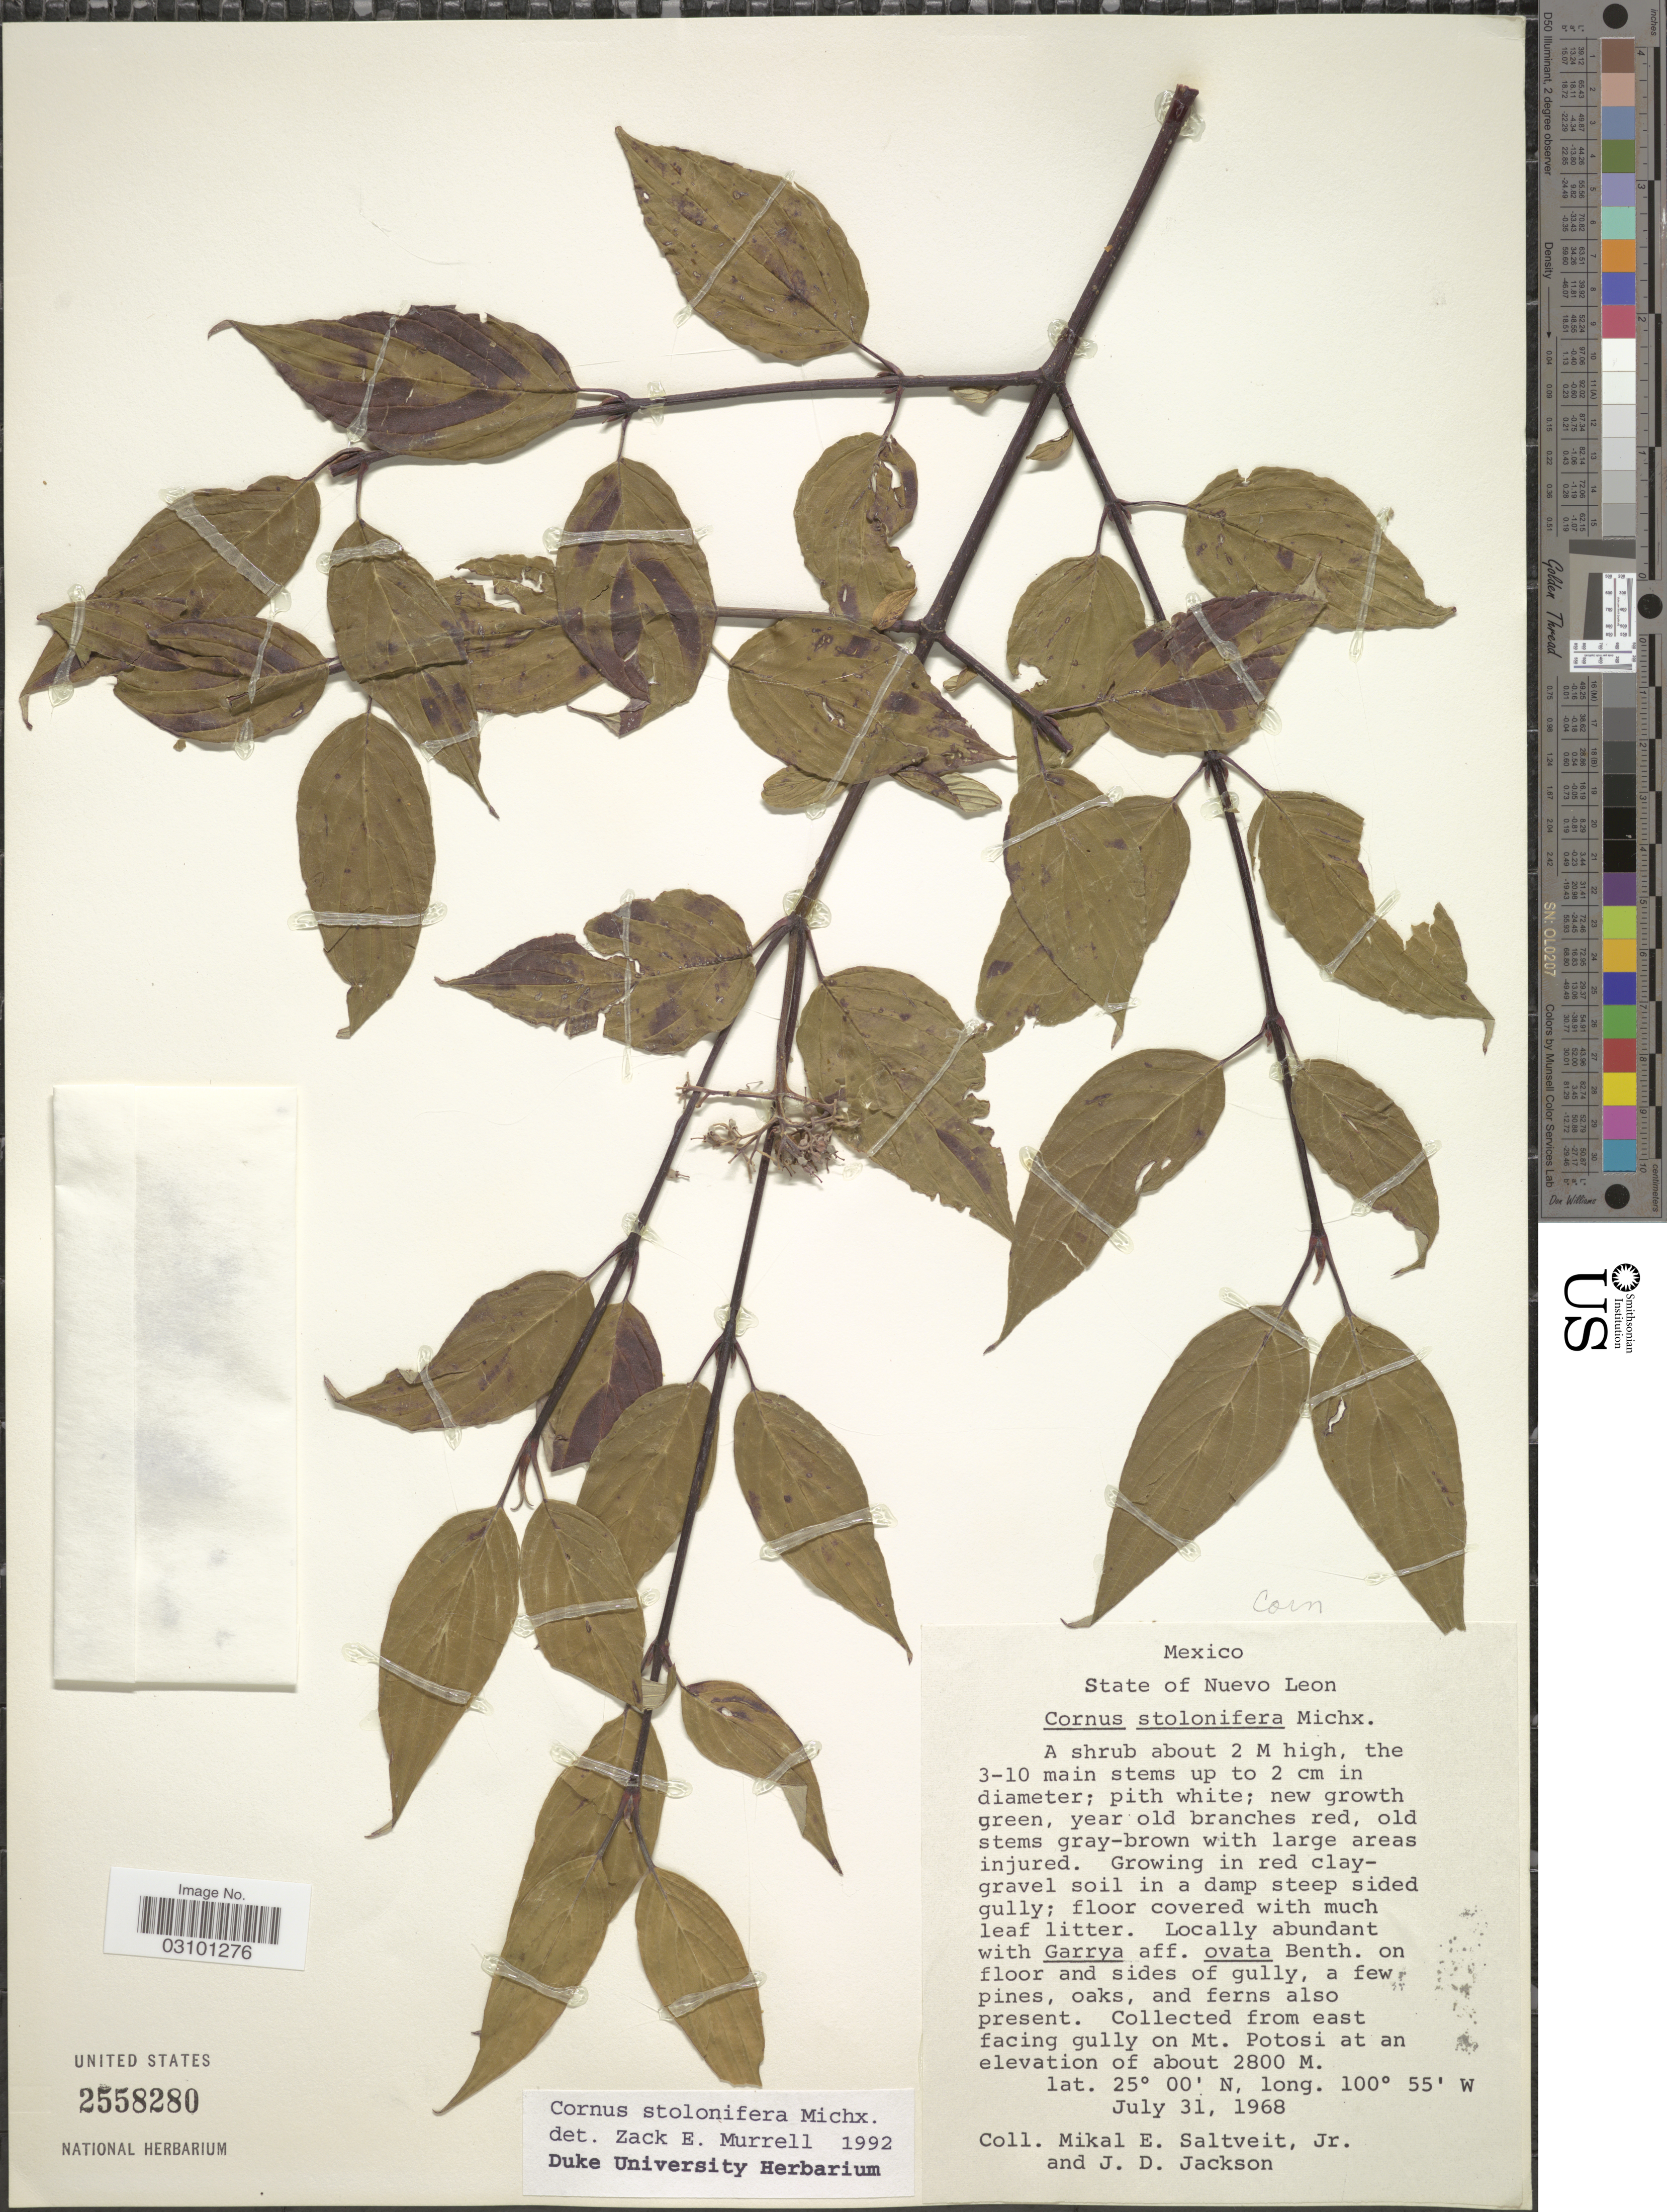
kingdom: Plantae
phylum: Tracheophyta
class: Magnoliopsida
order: Cornales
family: Cornaceae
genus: Cornus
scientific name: Cornus stolonifera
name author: Michx.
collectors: M. Saltveit & J. Jackson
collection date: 1968-07-31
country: Mexico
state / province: Nuevo León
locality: Collected from east facing gully on Mt. Potosi.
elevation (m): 2800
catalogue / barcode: US 2558280